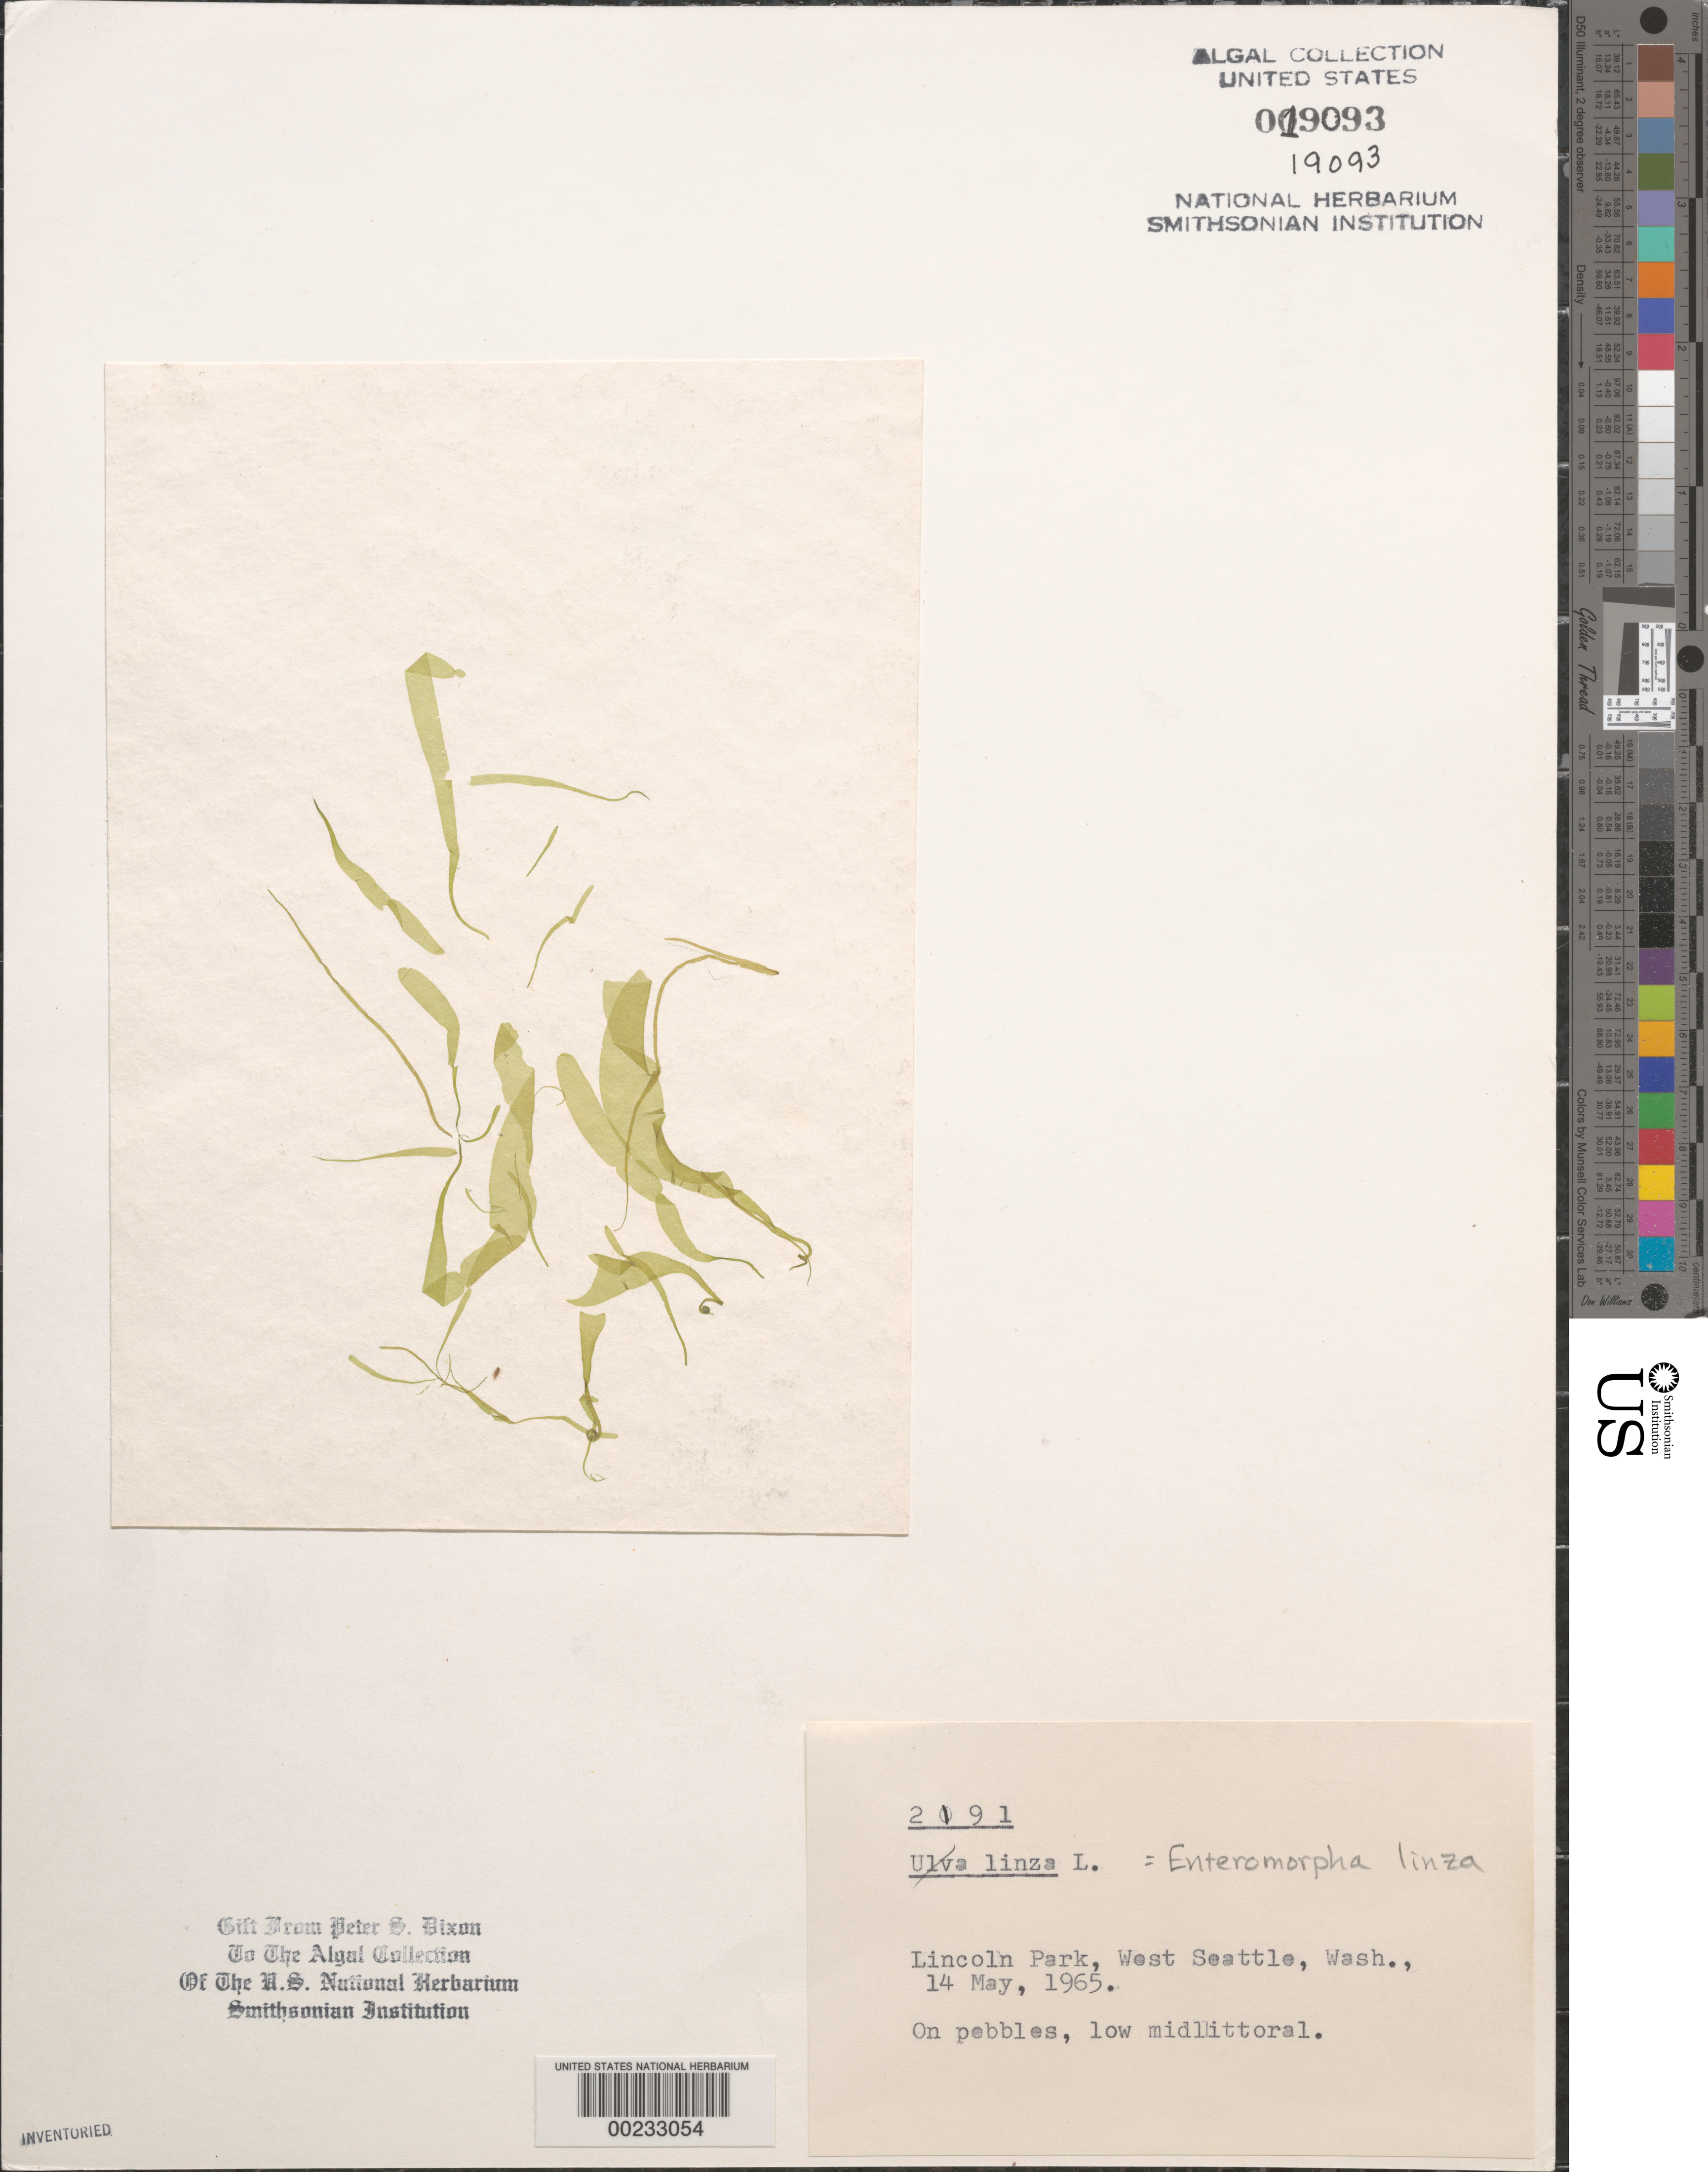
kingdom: Plantae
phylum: Chlorophyta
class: Ulvophyceae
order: Ulvales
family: Ulvaceae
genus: Ulva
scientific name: Ulva clathrata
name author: (Roth) C. Agardh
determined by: Algae name updating Project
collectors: P. S. Dixon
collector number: PSD 2191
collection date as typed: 14 May 1965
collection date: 1965-05-14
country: United States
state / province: Washington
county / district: King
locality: West Seattle, Lincoln Park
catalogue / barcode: US 19093